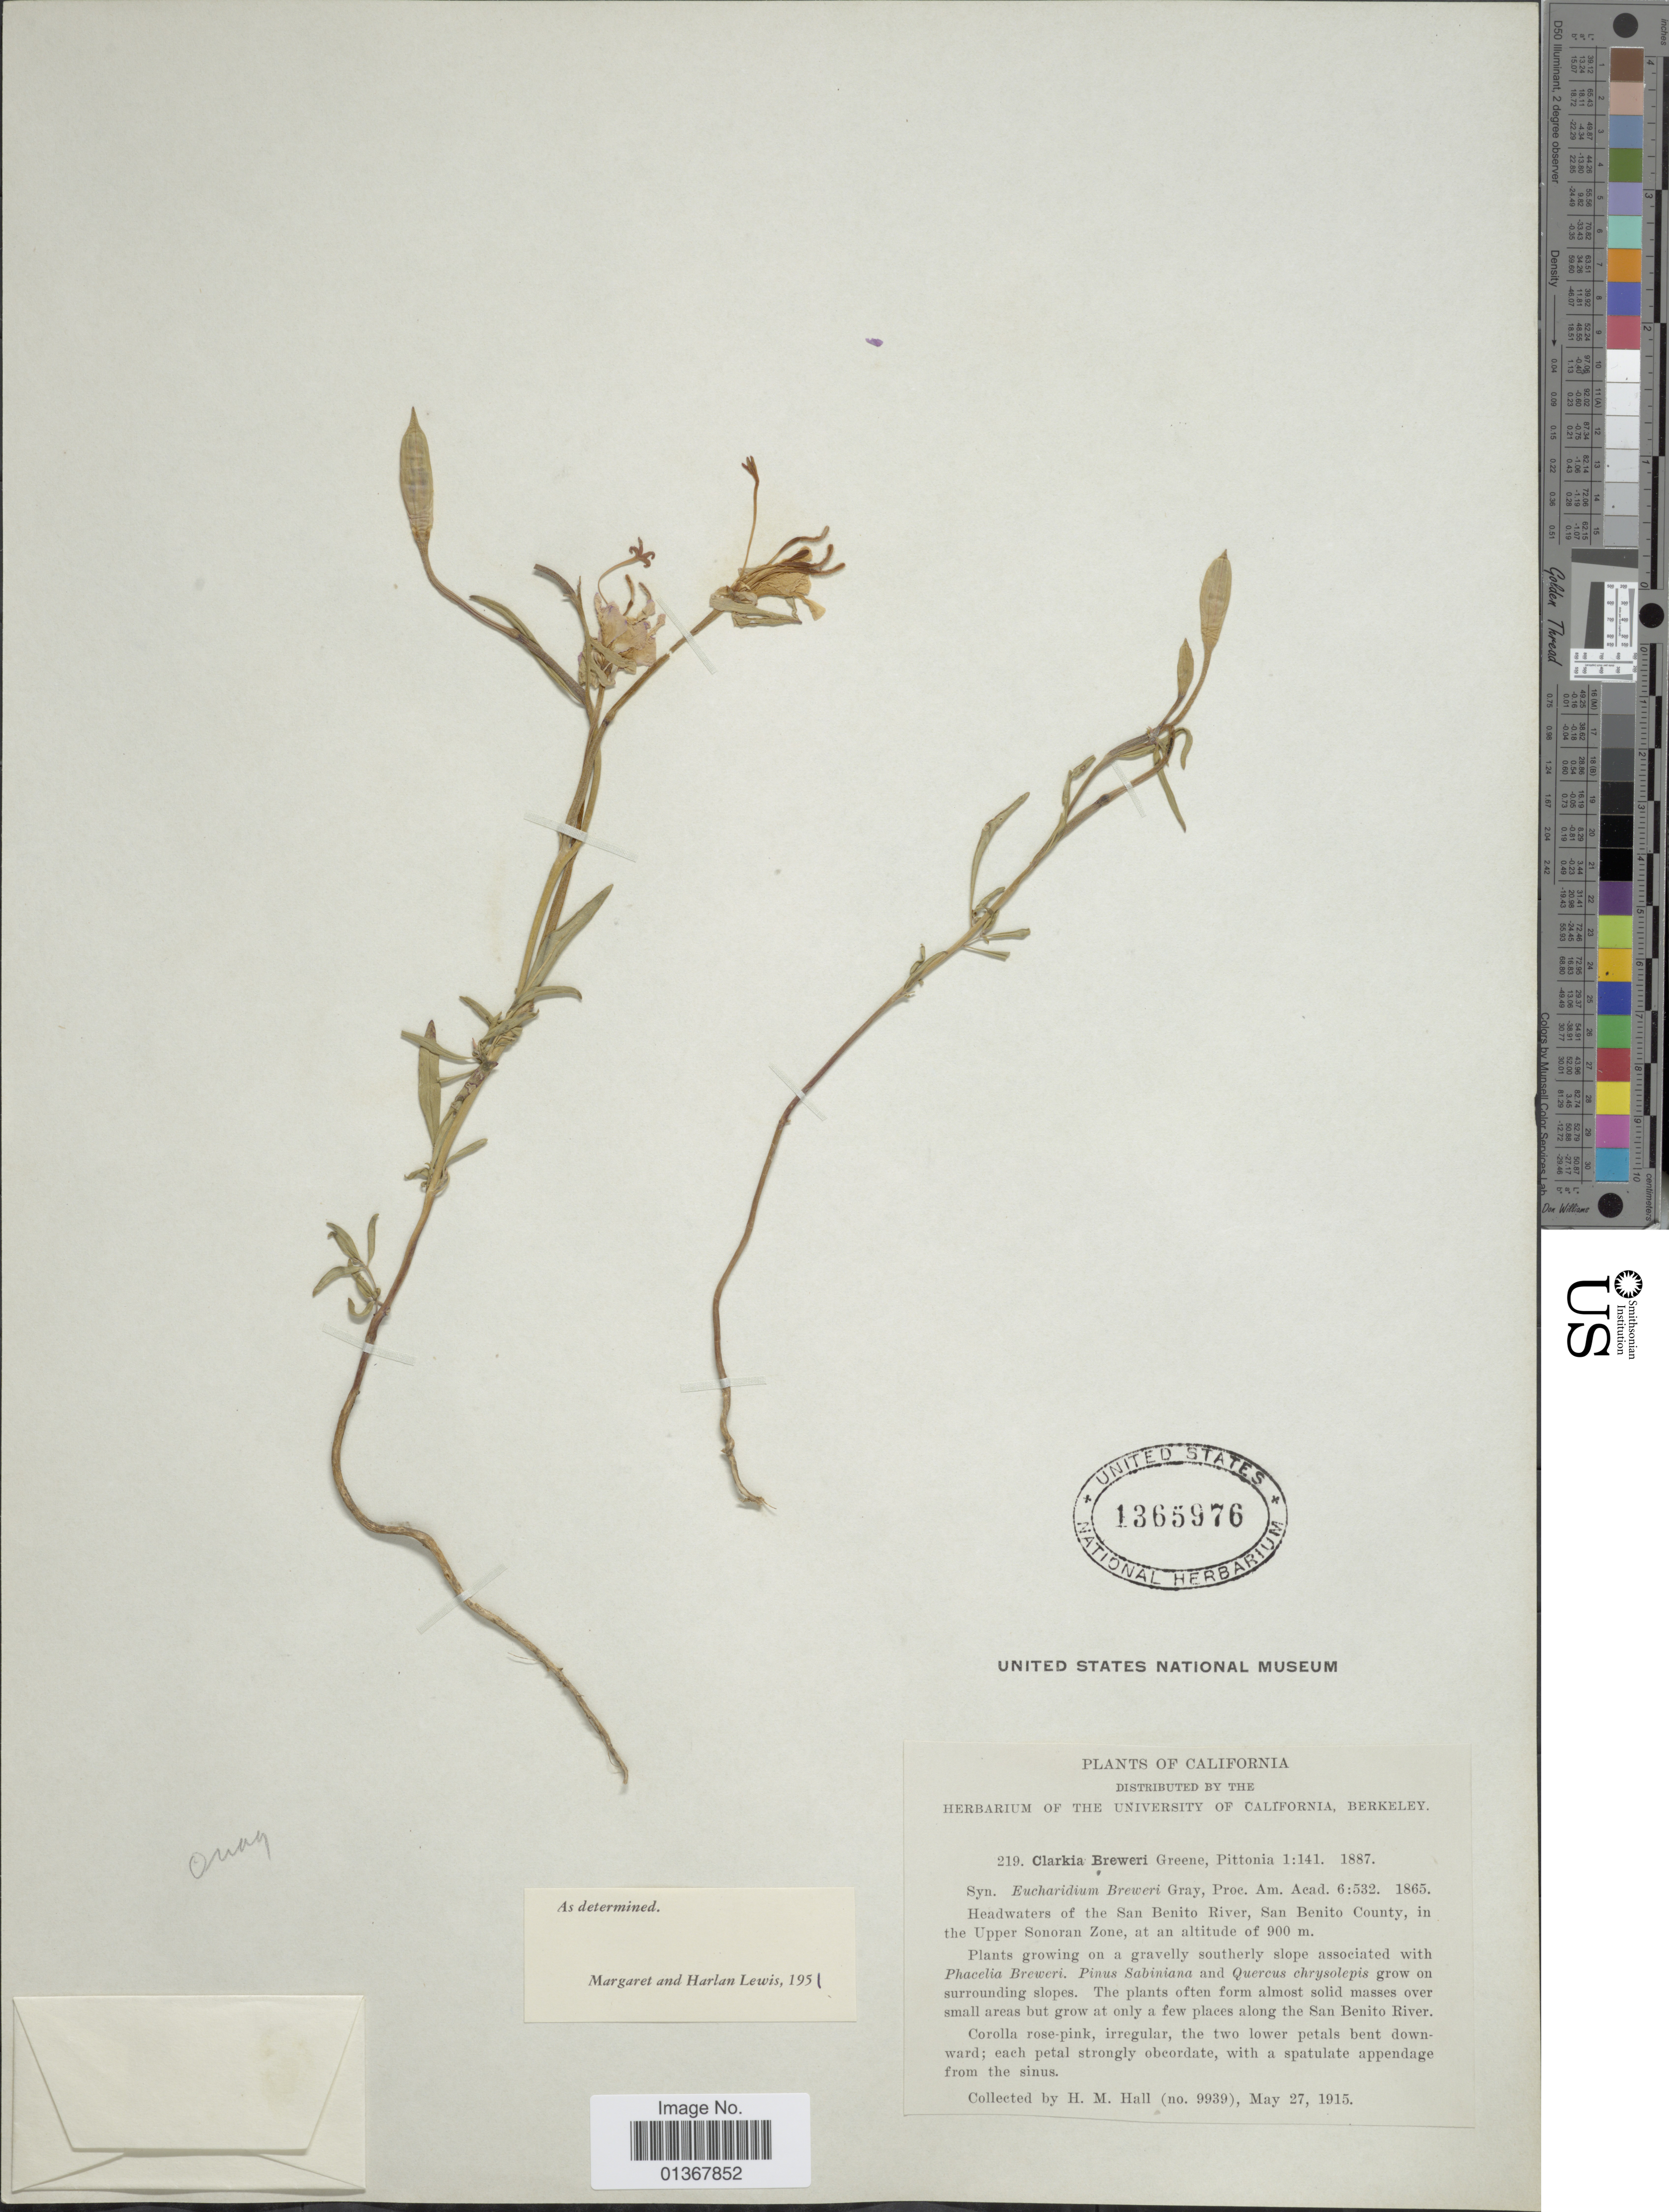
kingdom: Plantae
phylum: Tracheophyta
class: Magnoliopsida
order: Myrtales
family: Onagraceae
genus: Clarkia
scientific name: Clarkia breweri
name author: (A. Gray) Greene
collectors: H. M. Hall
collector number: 9939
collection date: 1915-05-27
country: United States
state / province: California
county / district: San Benito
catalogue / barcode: US 1365976